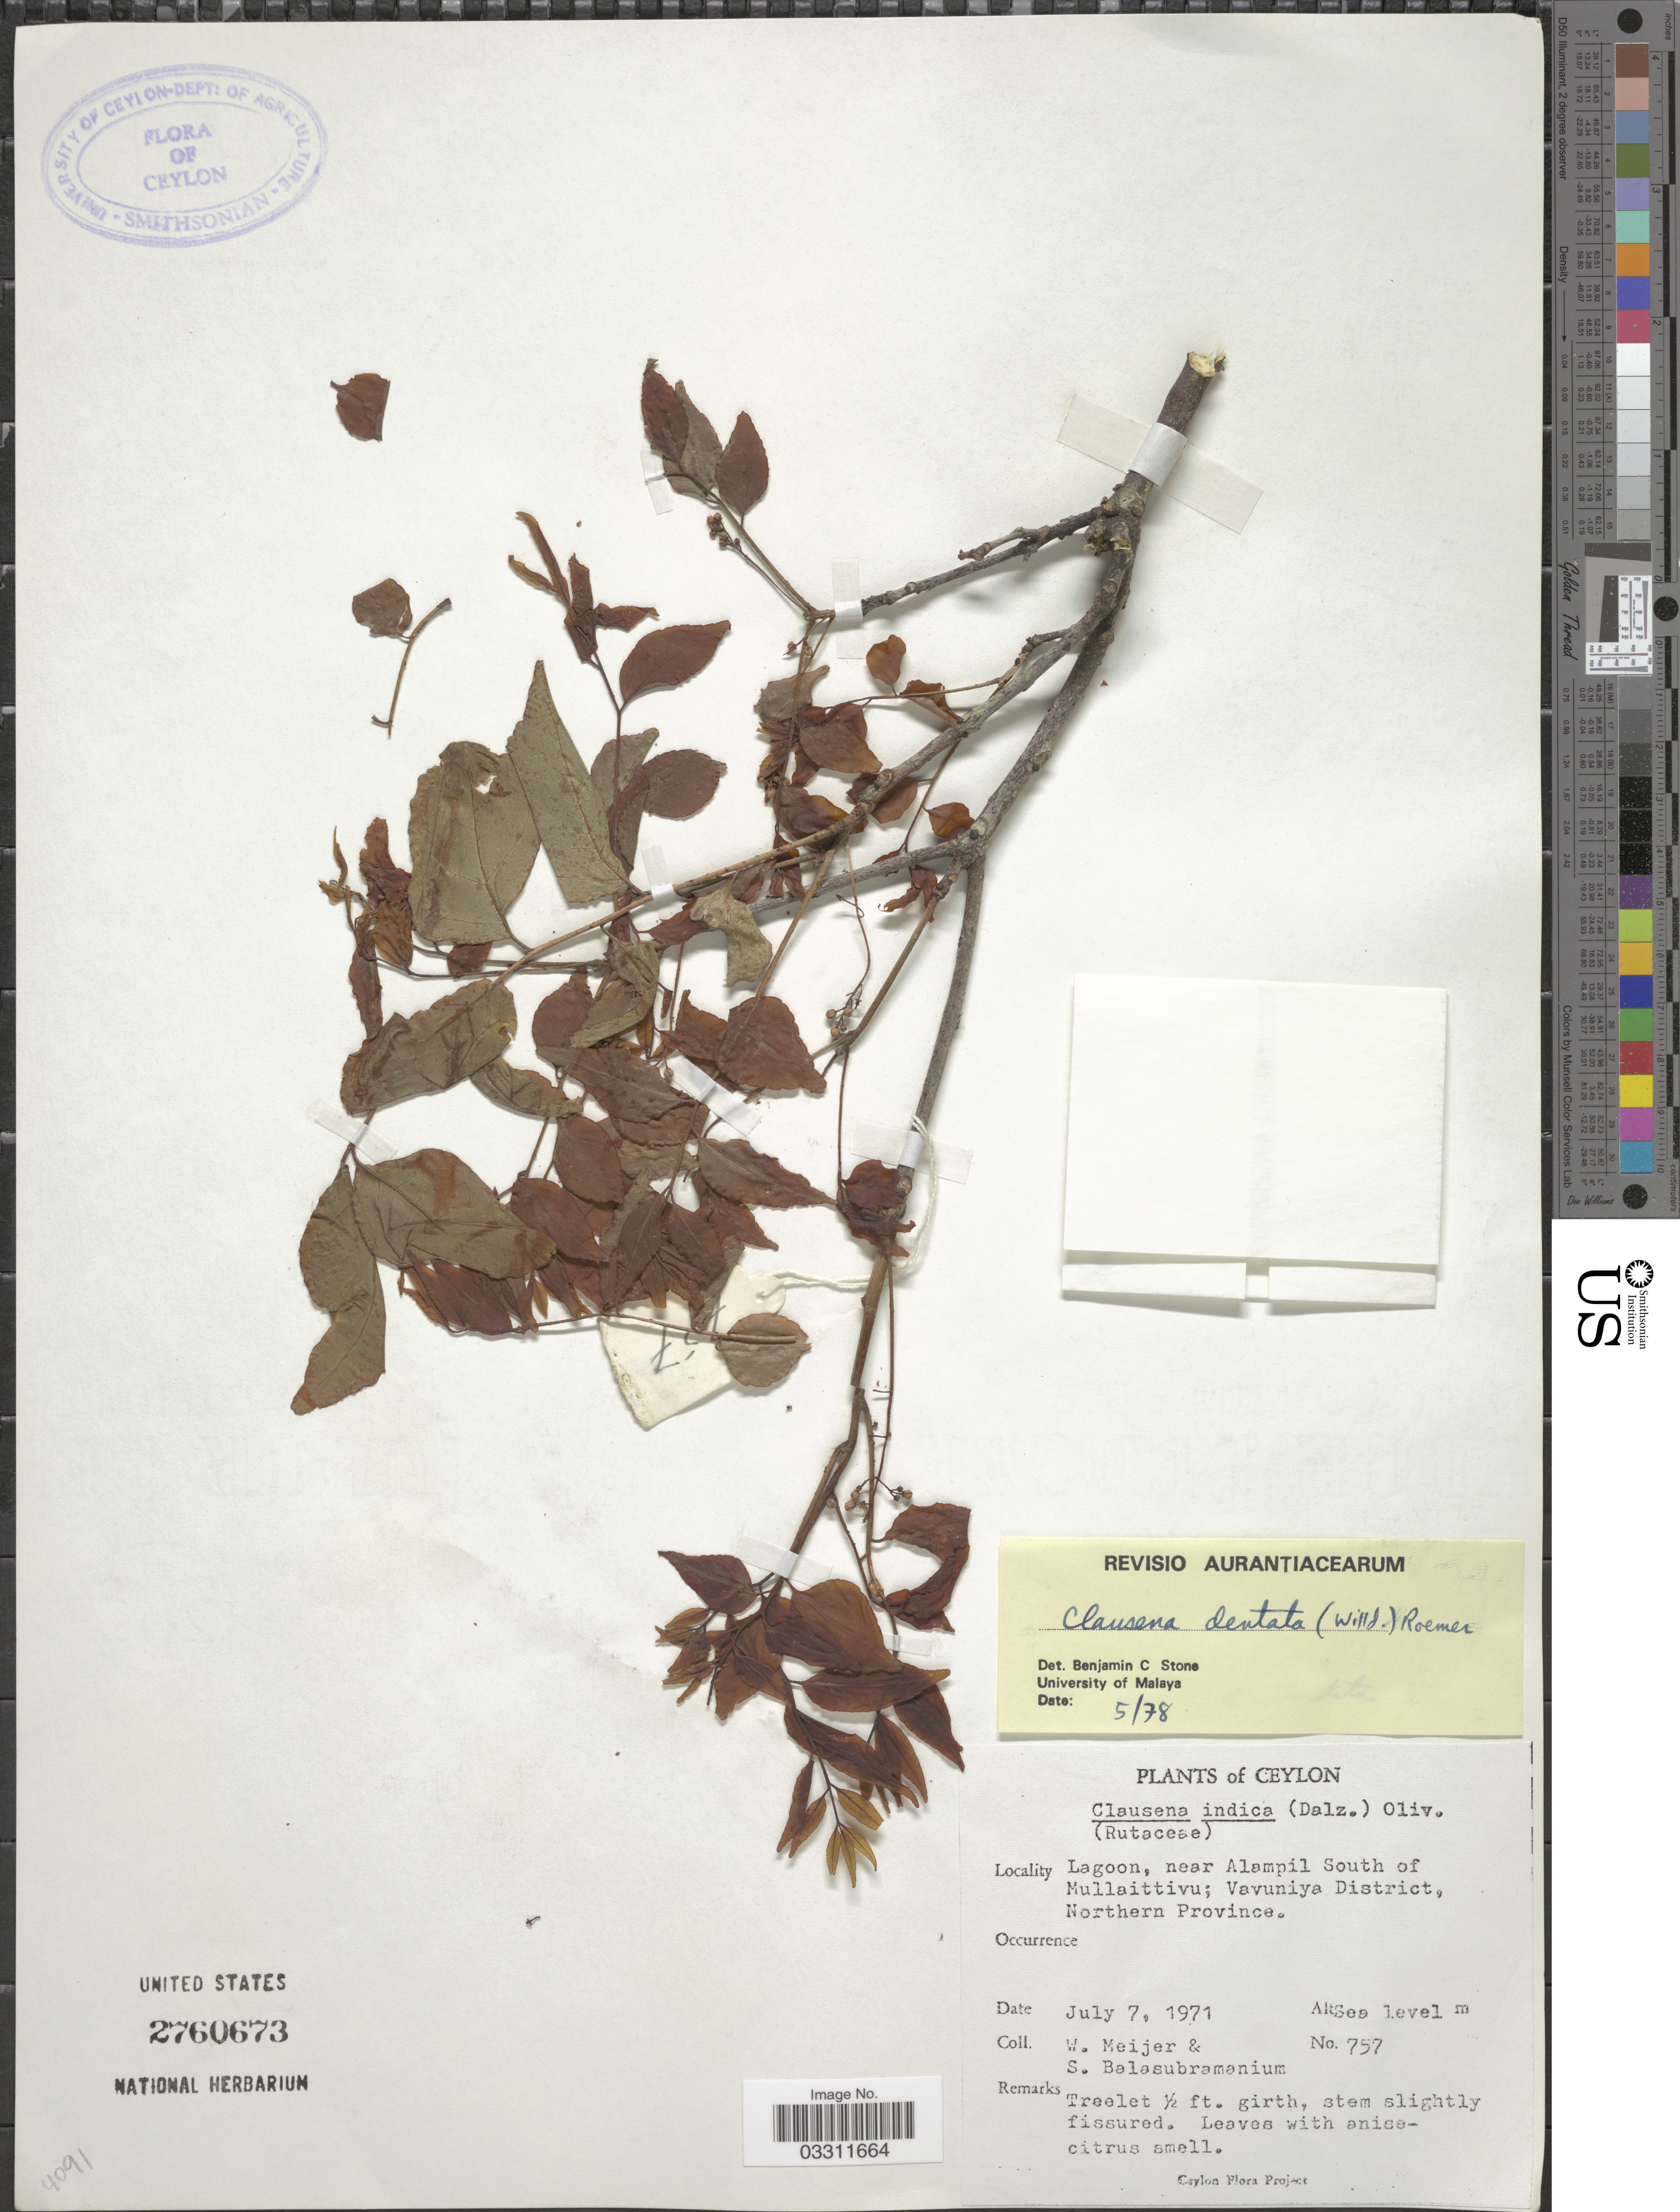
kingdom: Plantae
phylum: Tracheophyta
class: Magnoliopsida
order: Sapindales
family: Rutaceae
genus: Clausena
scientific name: Clausena anisata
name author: (Willd.) Benth.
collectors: W. Meijer & S. Balasubramanium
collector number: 757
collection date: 1971-07-07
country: Sri Lanka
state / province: Northern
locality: Ceylon. Lagoon, near Alampil South of Mullaittivu; Vavuniya District.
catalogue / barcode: US 2760673